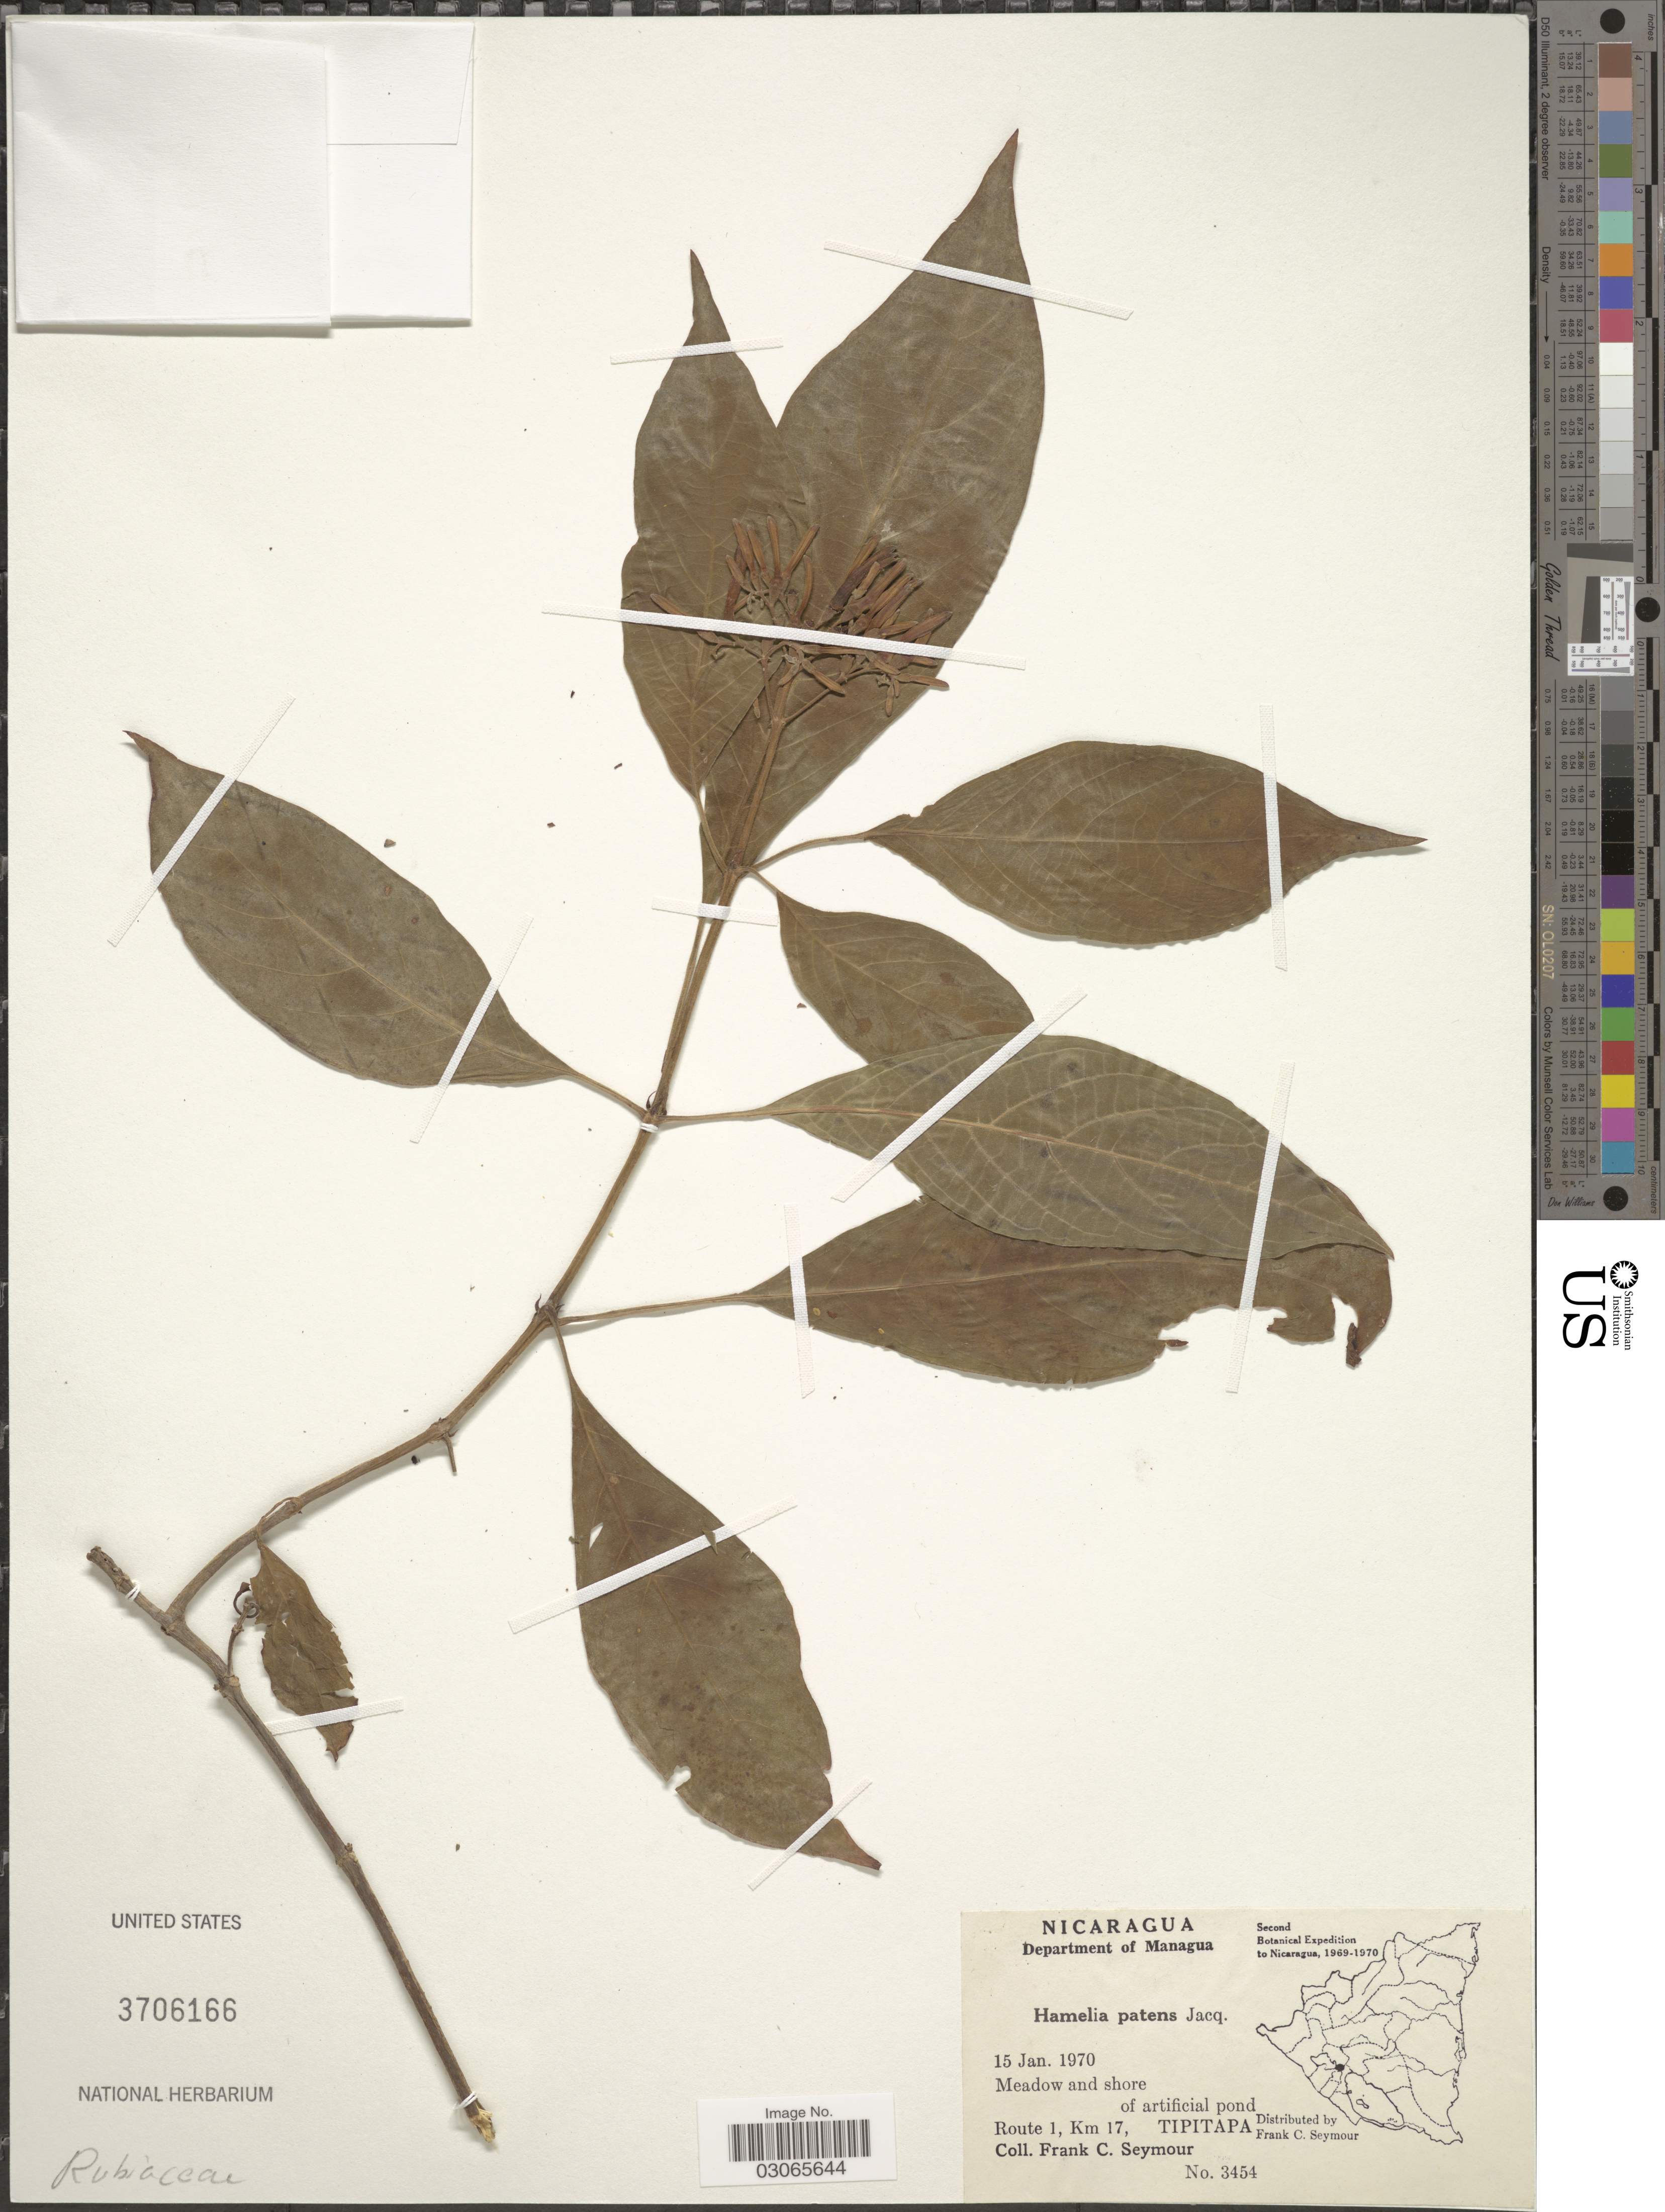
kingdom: Plantae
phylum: Tracheophyta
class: Magnoliopsida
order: Gentianales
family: Rubiaceae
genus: Hamelia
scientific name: Hamelia patens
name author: Jacq.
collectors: F. C. Seymour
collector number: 3454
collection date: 1970-01-15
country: Nicaragua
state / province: Managua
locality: Department of Managua. Route 1, Km 17, Tipitapa.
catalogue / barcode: US 3706166